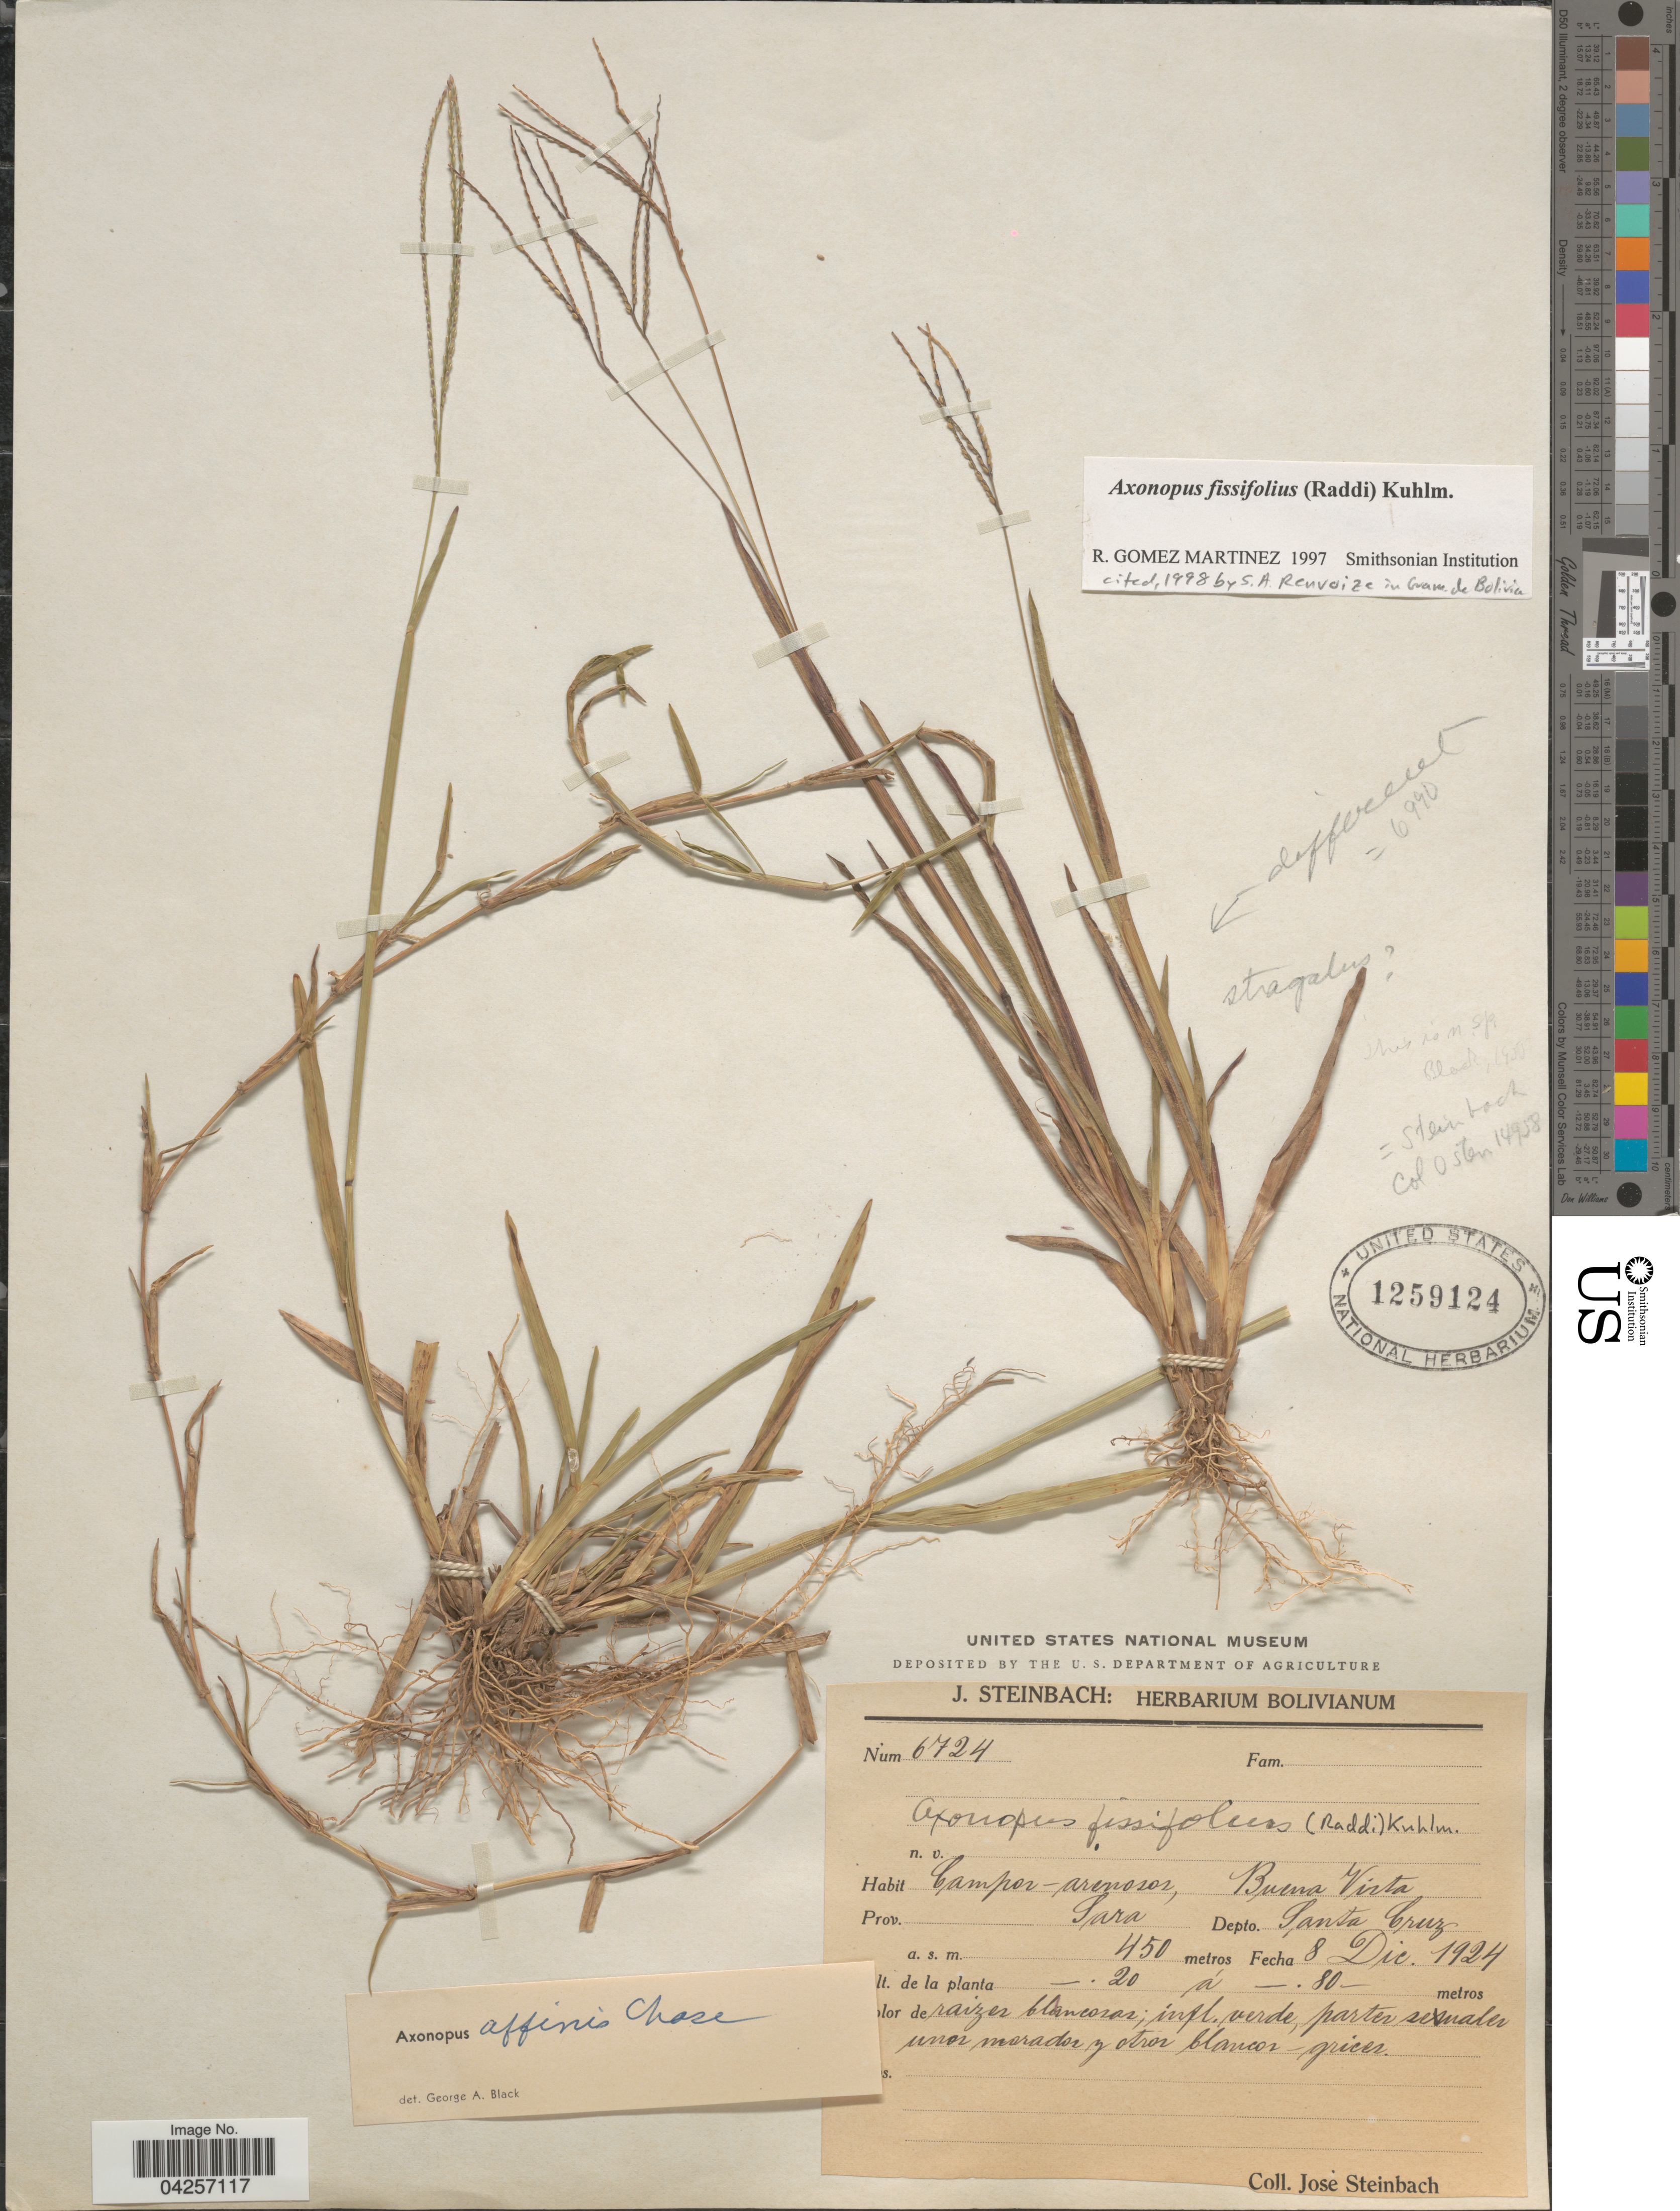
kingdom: Plantae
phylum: Tracheophyta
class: Liliopsida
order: Poales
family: Poaceae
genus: Axonopus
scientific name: Axonopus fissifolius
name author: (Raddi) Kuhlm.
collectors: J. Steinbach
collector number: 6724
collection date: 1924-12-08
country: Bolivia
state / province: Santa Cruz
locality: Campo arenosos. Buena Vista. Prov. Sara. Depto. Santa Cruz.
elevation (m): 450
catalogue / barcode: US 1259124